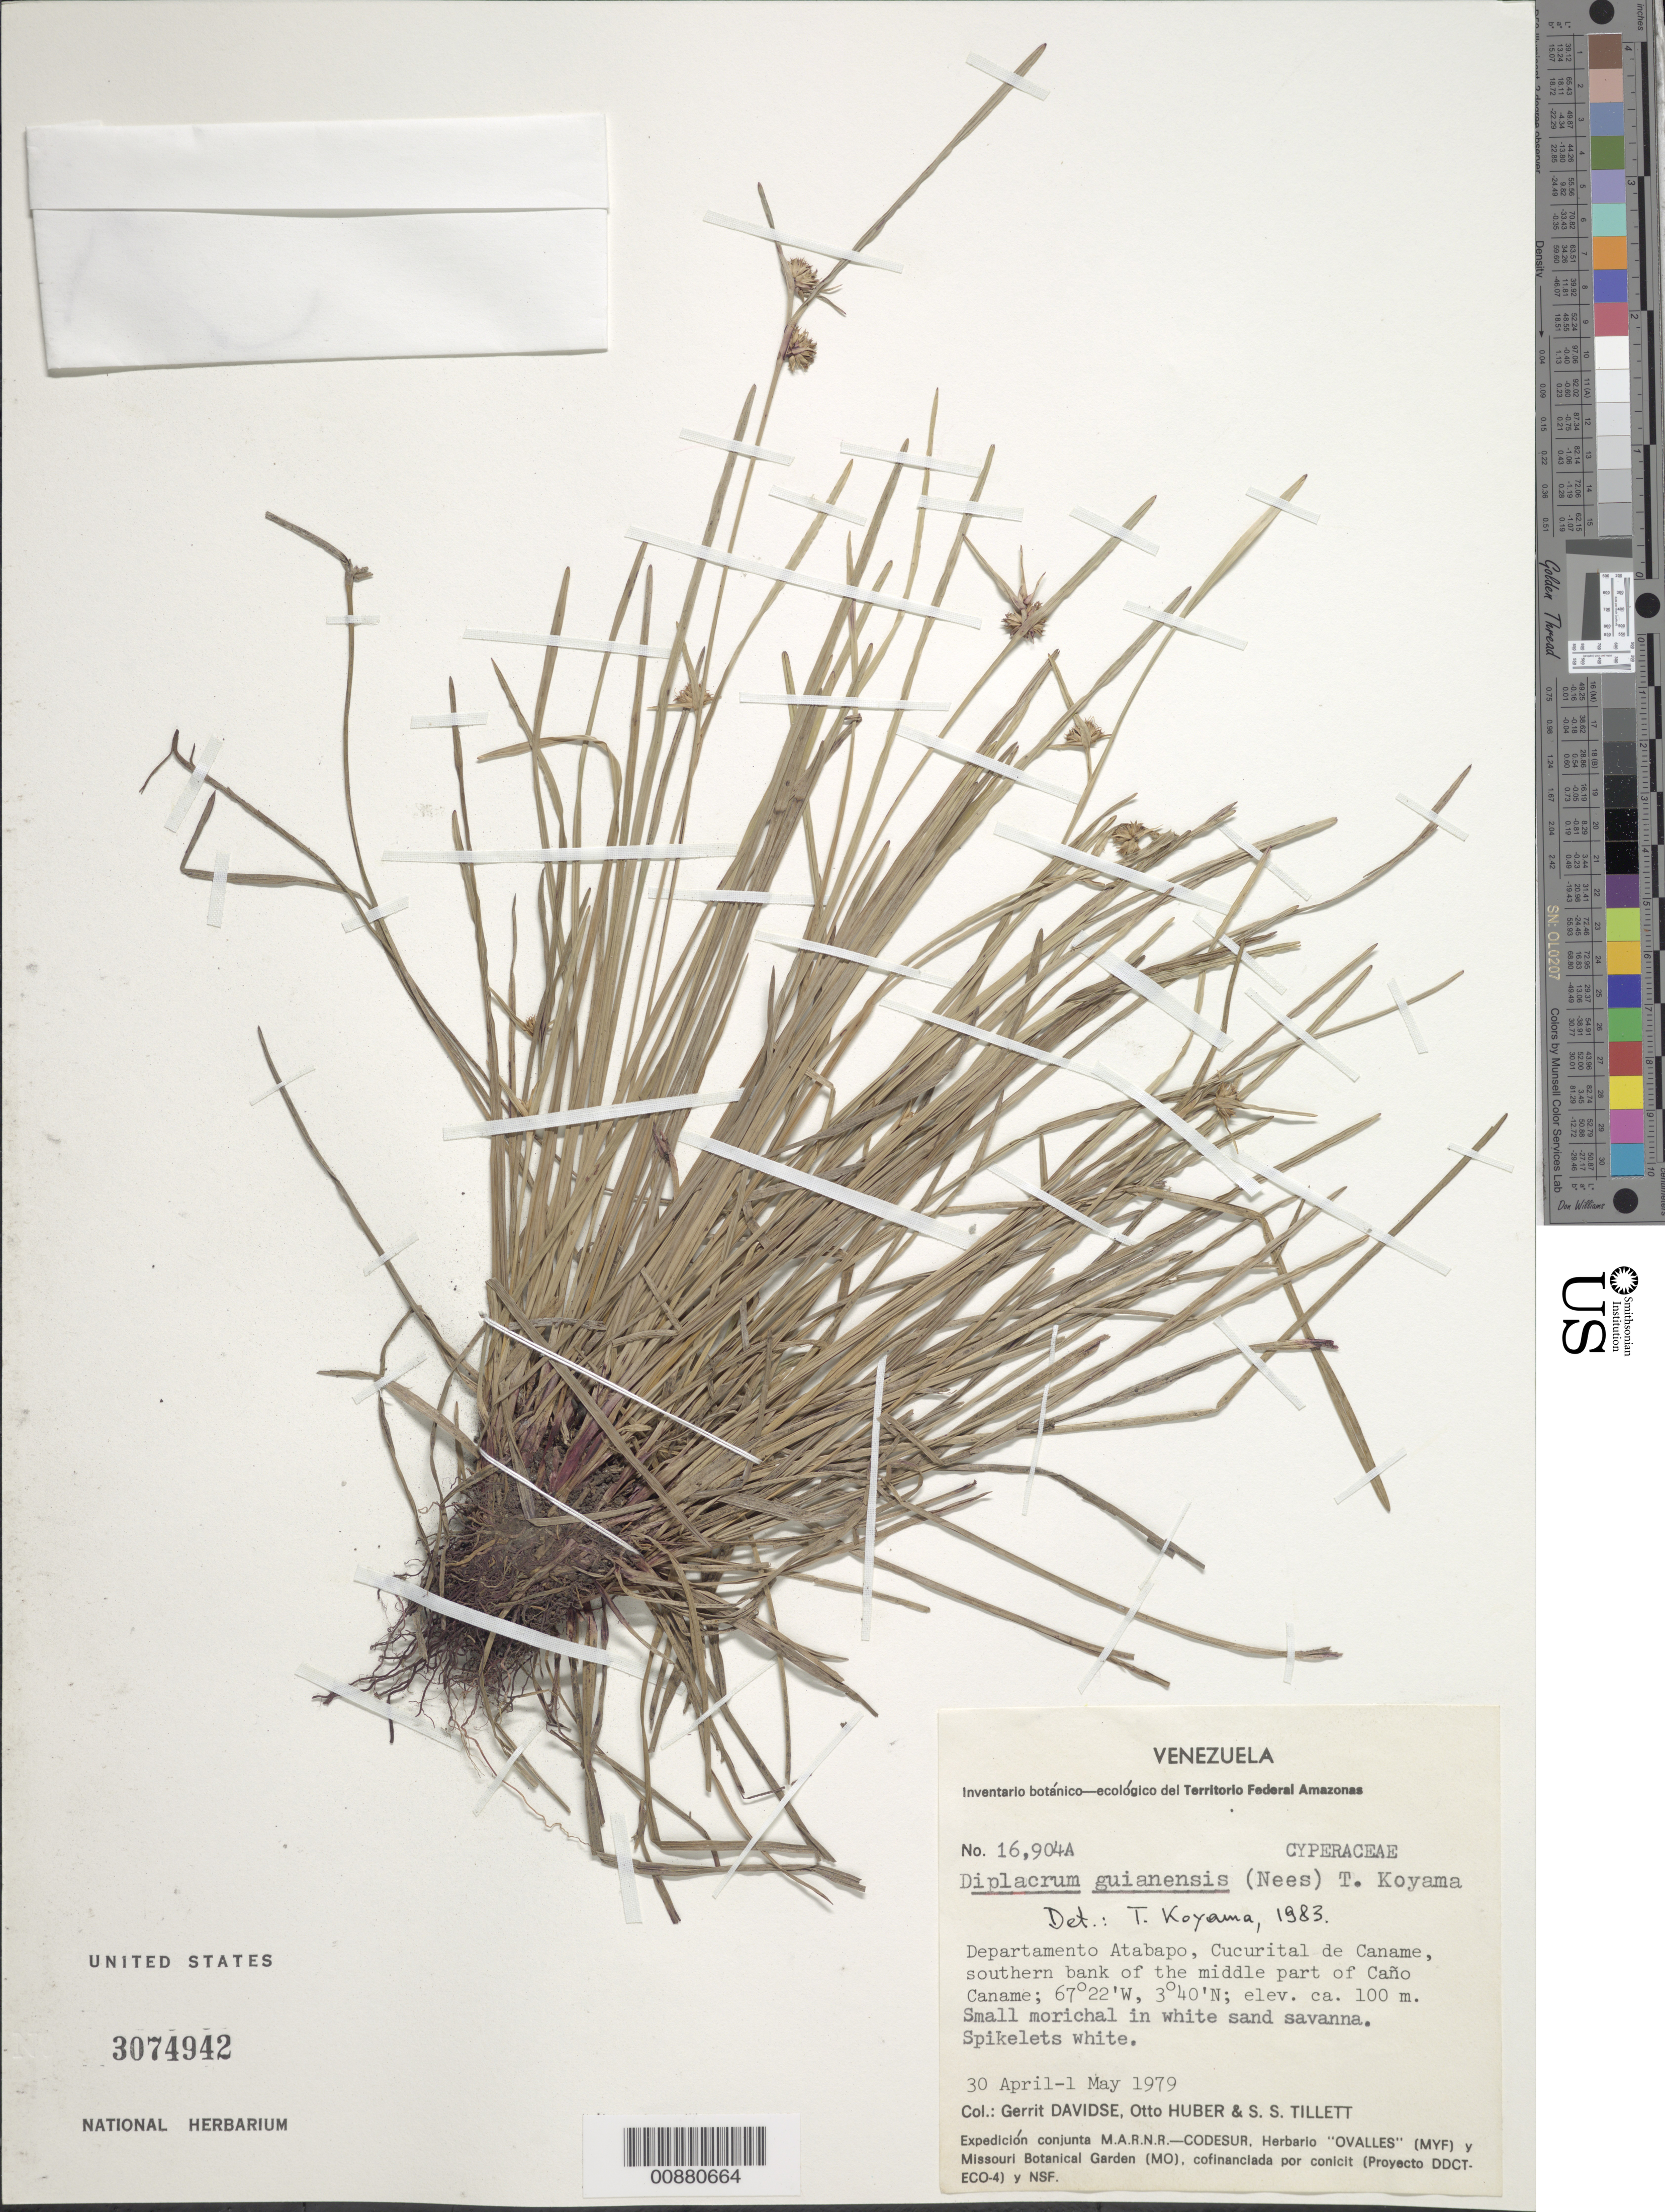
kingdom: Plantae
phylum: Tracheophyta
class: Liliopsida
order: Poales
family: Cyperaceae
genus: Diplacrum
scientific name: Diplacrum guianense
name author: (Nees) T. Koyama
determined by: Koyama, Tetsuo M.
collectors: G. Davidse, O. Huber & S. S. Tillett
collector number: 16904 A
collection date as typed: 30-Apr-79 to 1-May-79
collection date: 1979-04-30/1979-05-01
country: Venezuela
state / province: Amazonas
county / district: Atabapo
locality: Cucurital de Caname, southern bank of the middle part of Caño Caname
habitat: Small morichal in white sand savanna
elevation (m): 100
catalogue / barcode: US 3074942